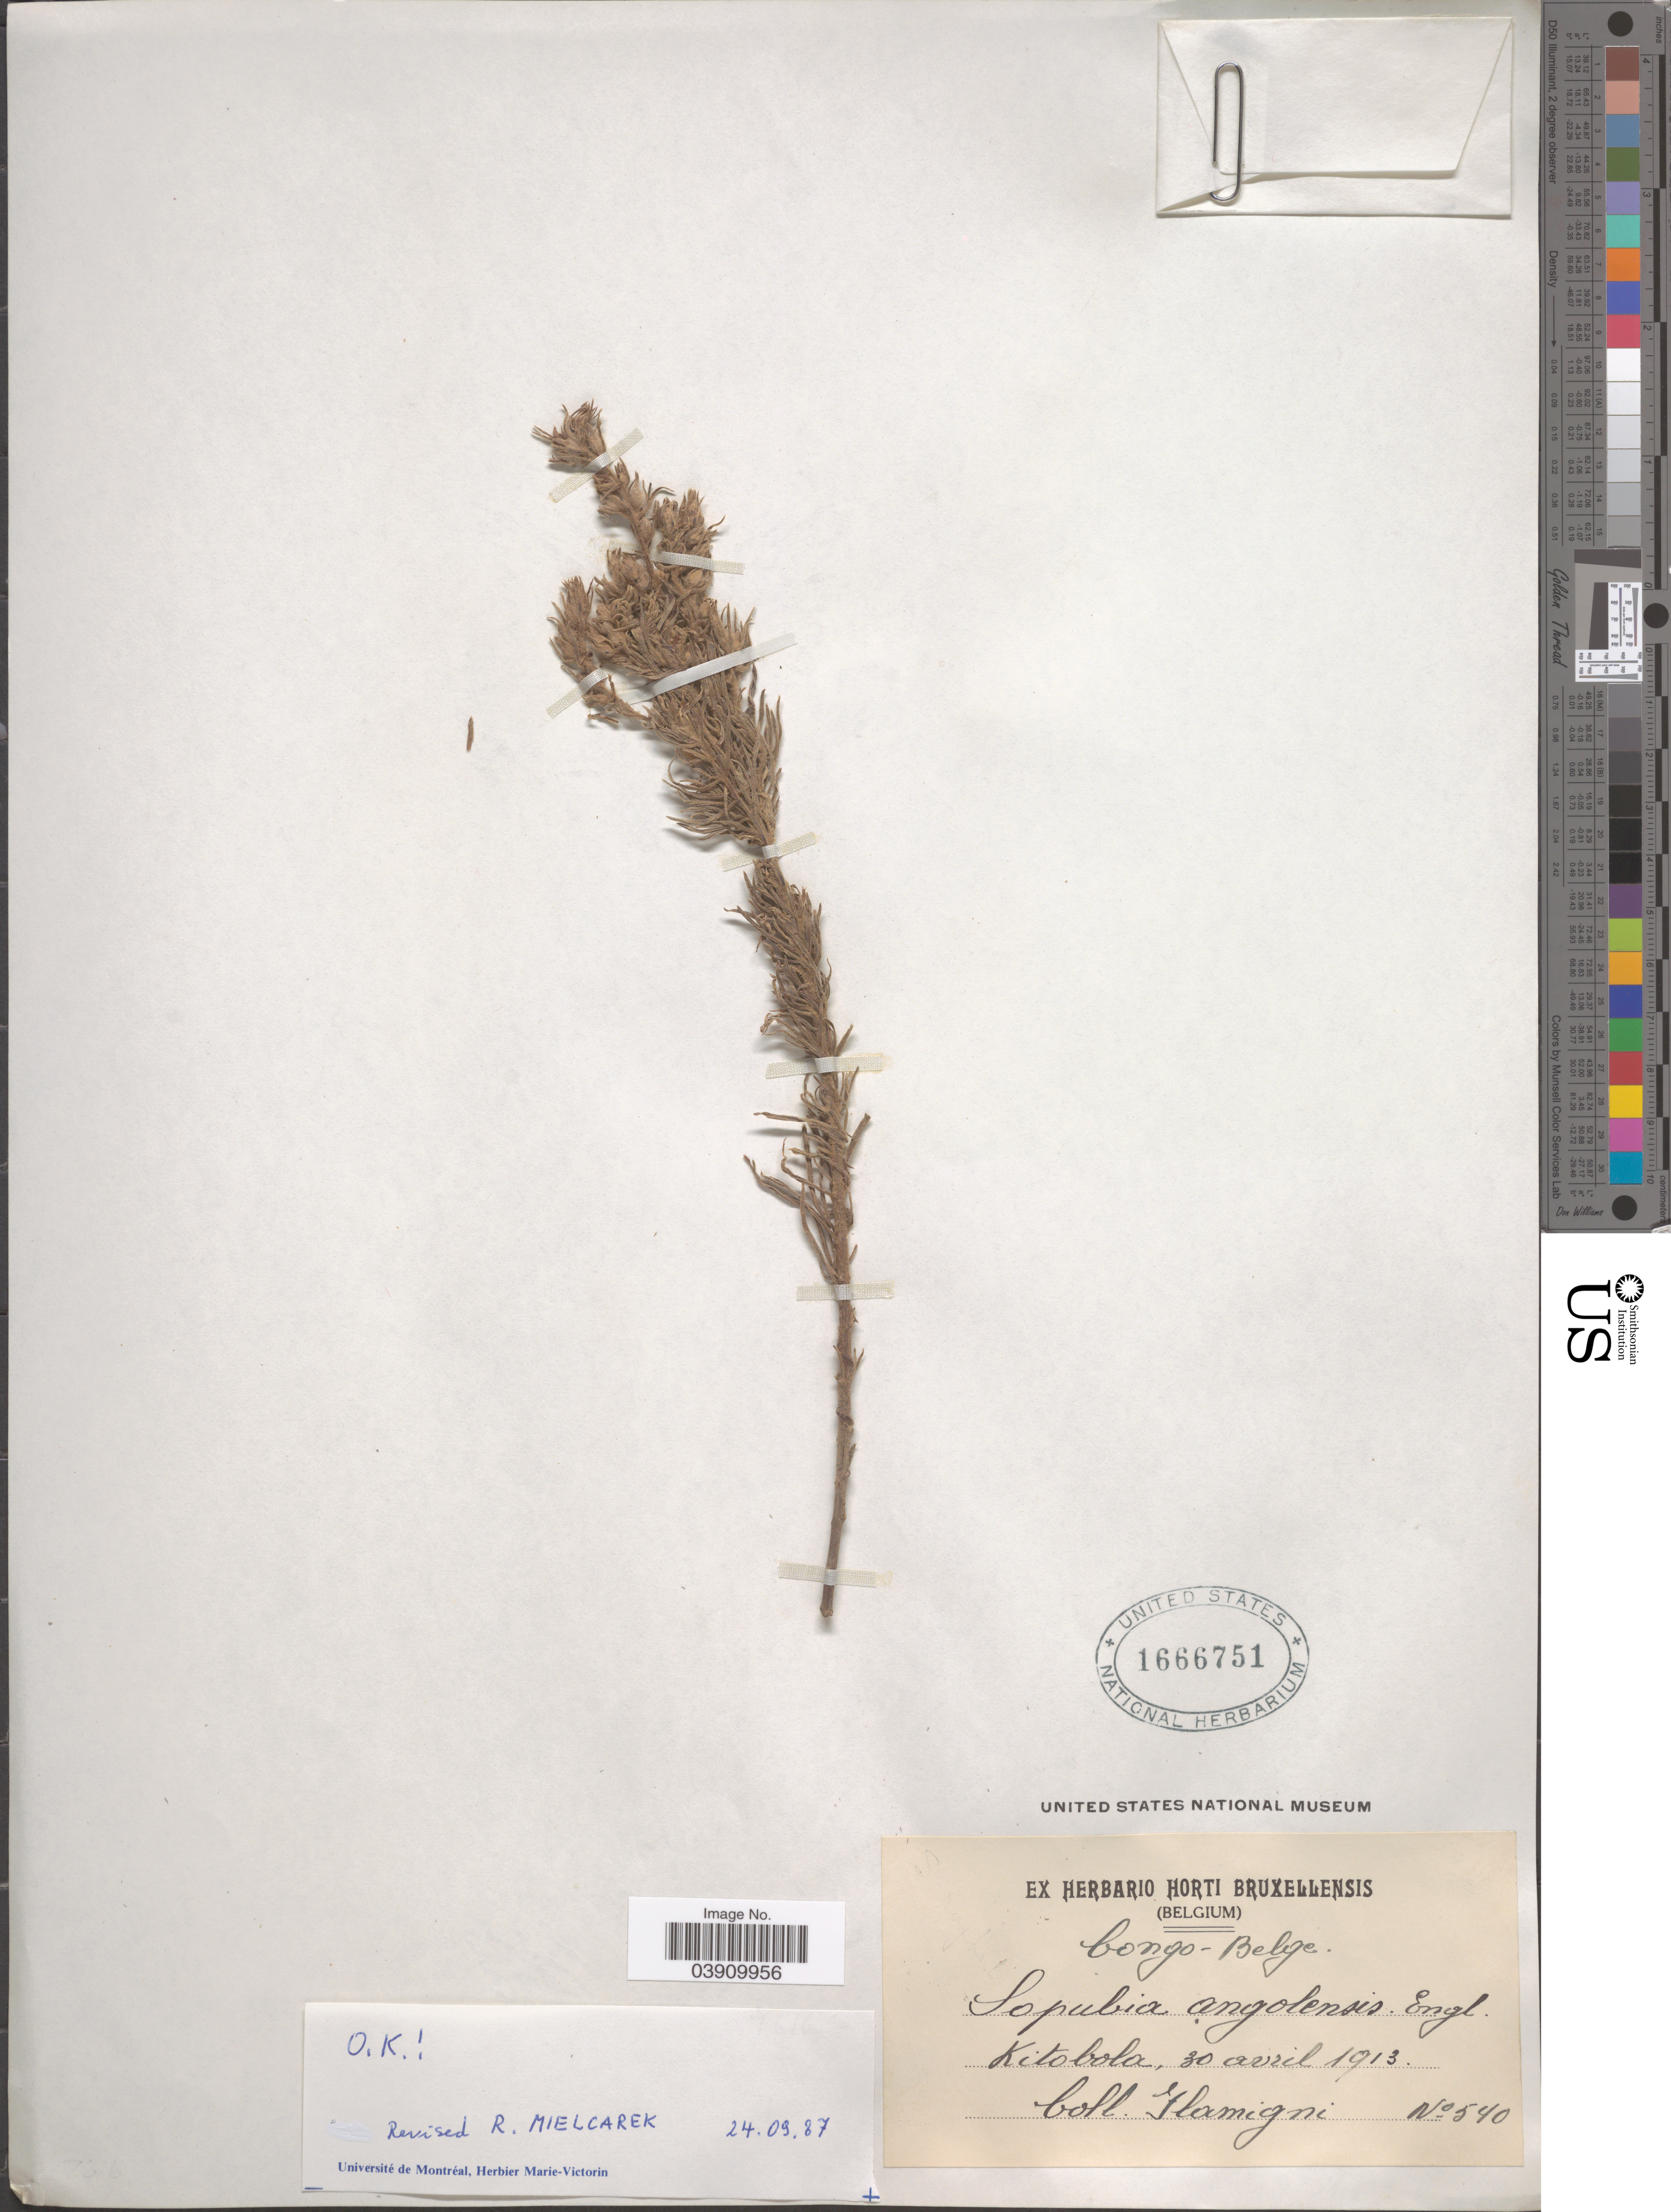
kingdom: Plantae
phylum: Tracheophyta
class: Magnoliopsida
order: Lamiales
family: Orobanchaceae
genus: Sopubia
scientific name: Sopubia angolensis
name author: Engl.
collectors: Flamigni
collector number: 540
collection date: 1913-04-30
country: Congo, Democratic Republic of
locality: Congo - Belge. Kitobola.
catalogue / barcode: US 1666751